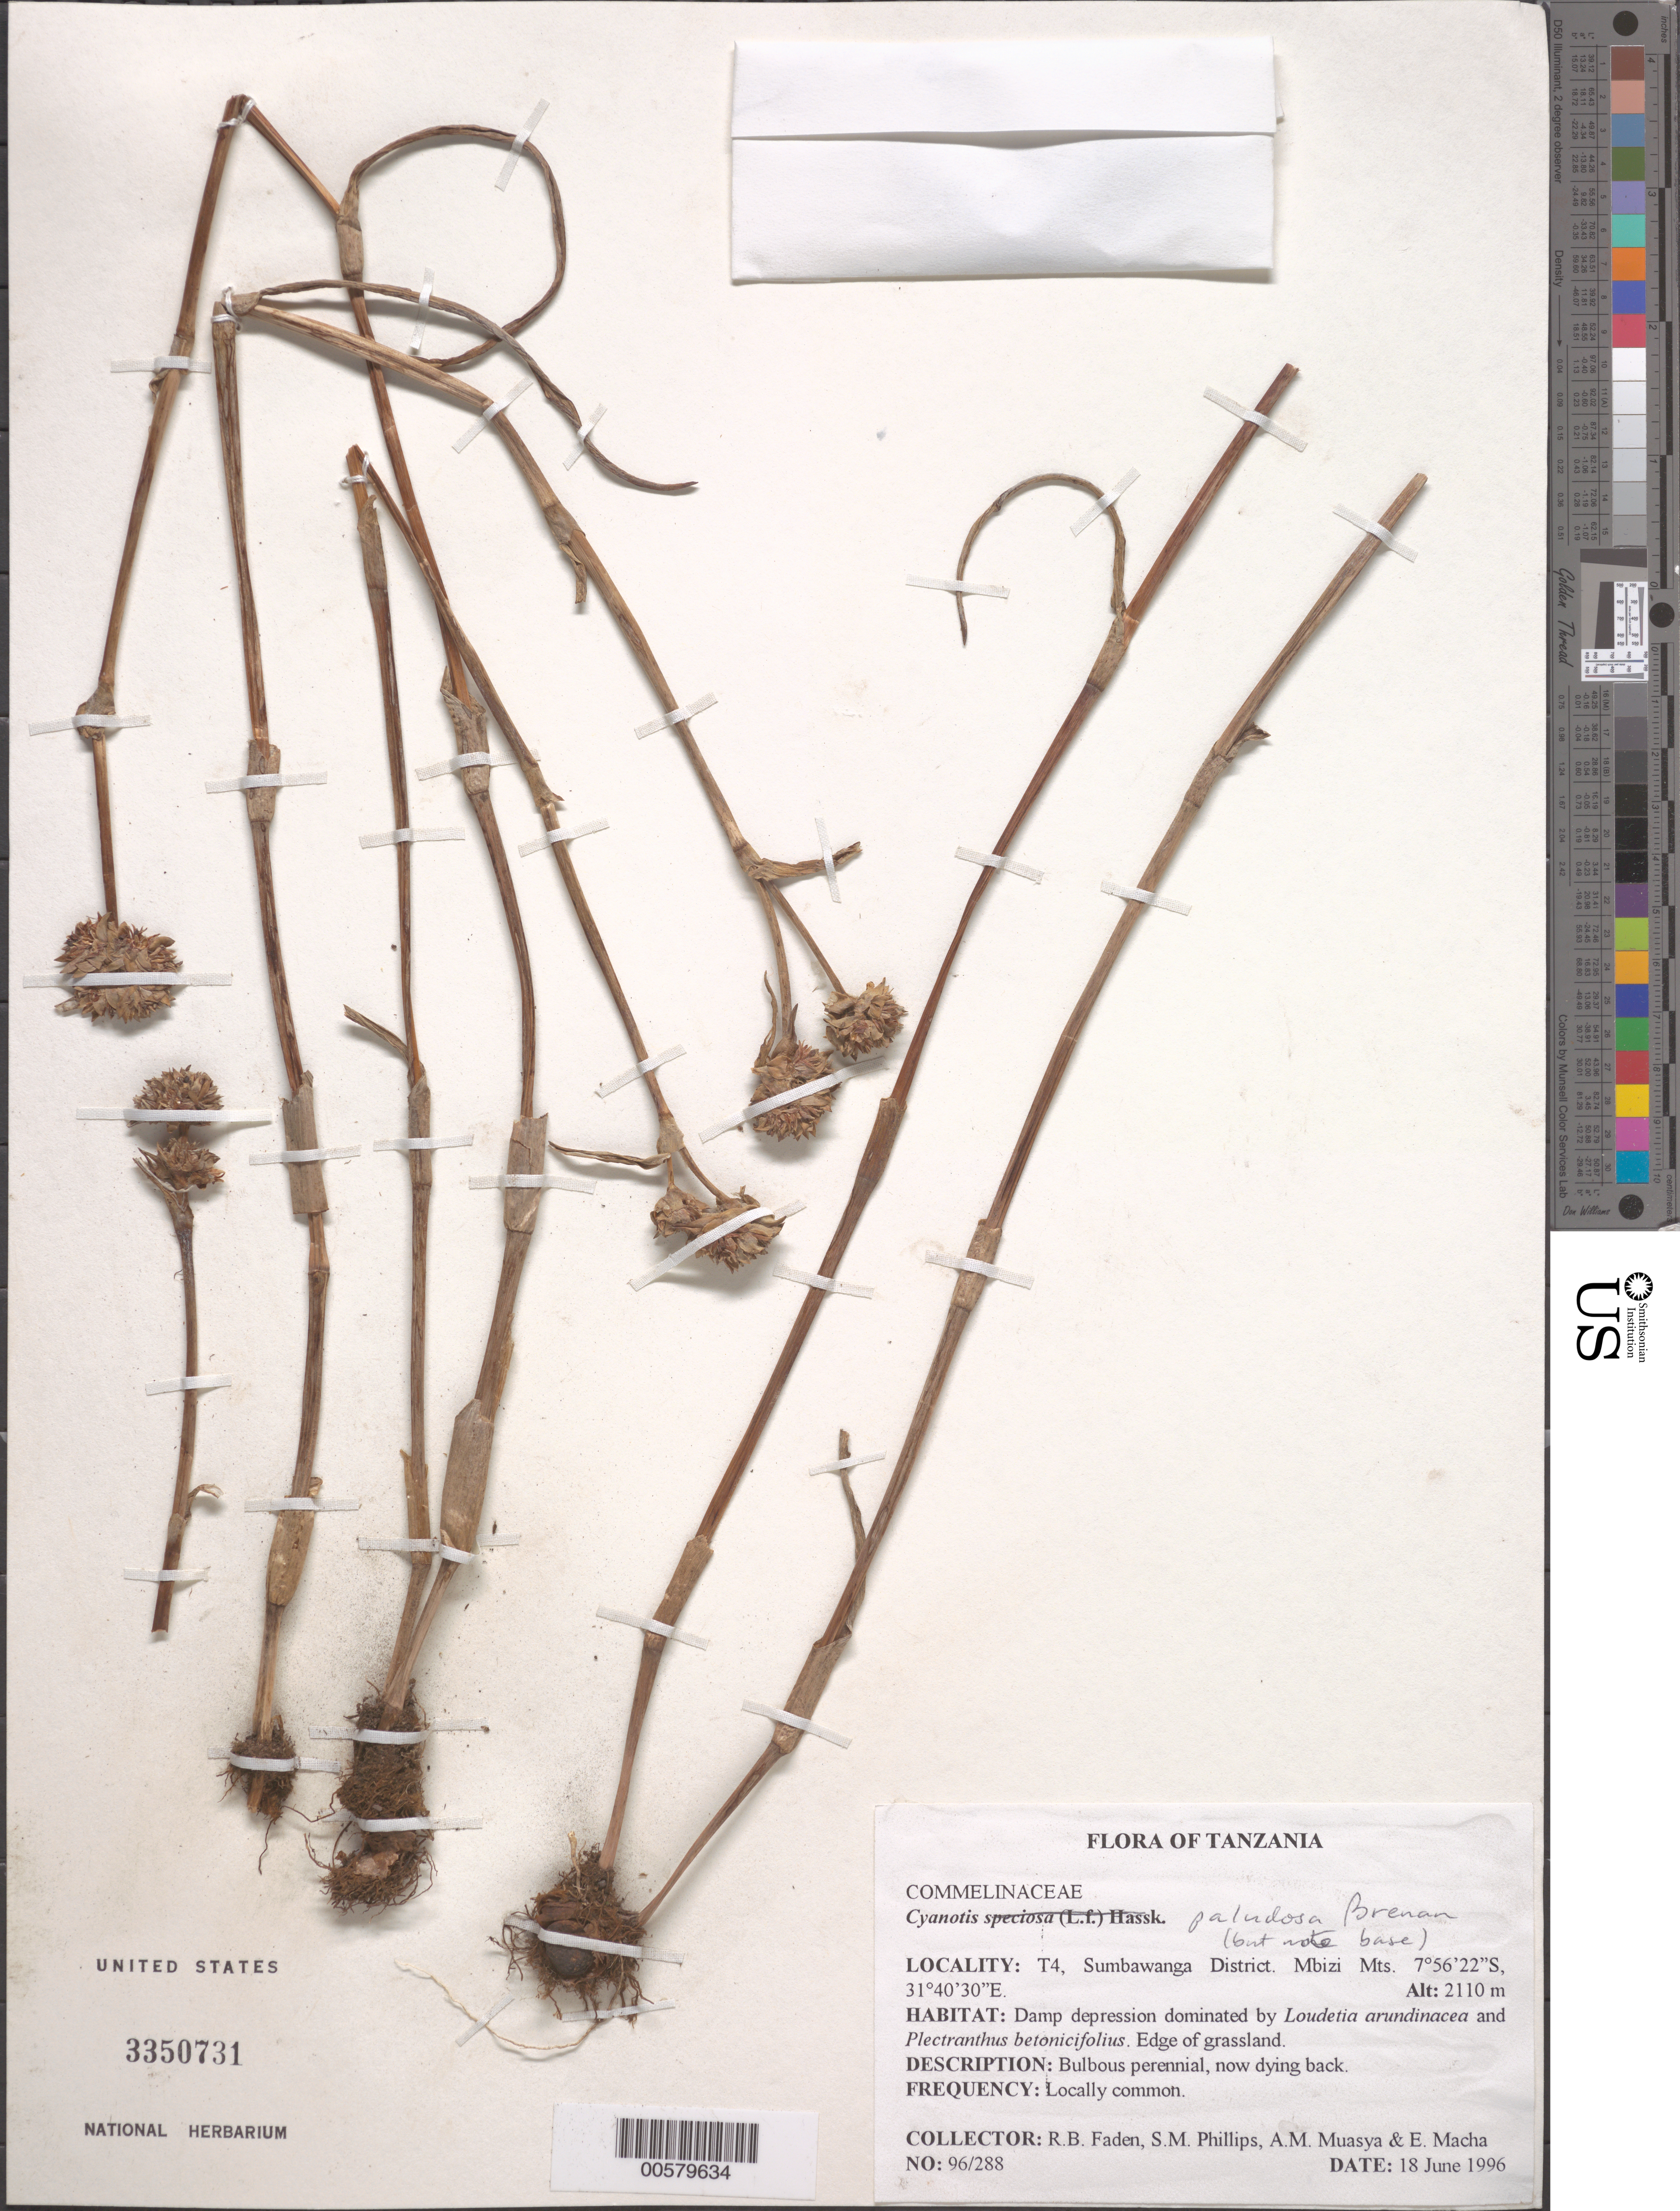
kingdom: Plantae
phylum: Tracheophyta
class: Liliopsida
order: Commelinales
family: Commelinaceae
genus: Cyanotis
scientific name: Cyanotis paludosa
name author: Brenan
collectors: R. B. Faden, S. M. Phillips, A. Muasya & E. Macha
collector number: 96/288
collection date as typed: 18 Jun 1996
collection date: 1996-06-18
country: Tanzania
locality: T4, sumbawanga dist., mbizi mts.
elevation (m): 2110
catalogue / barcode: US 3350731